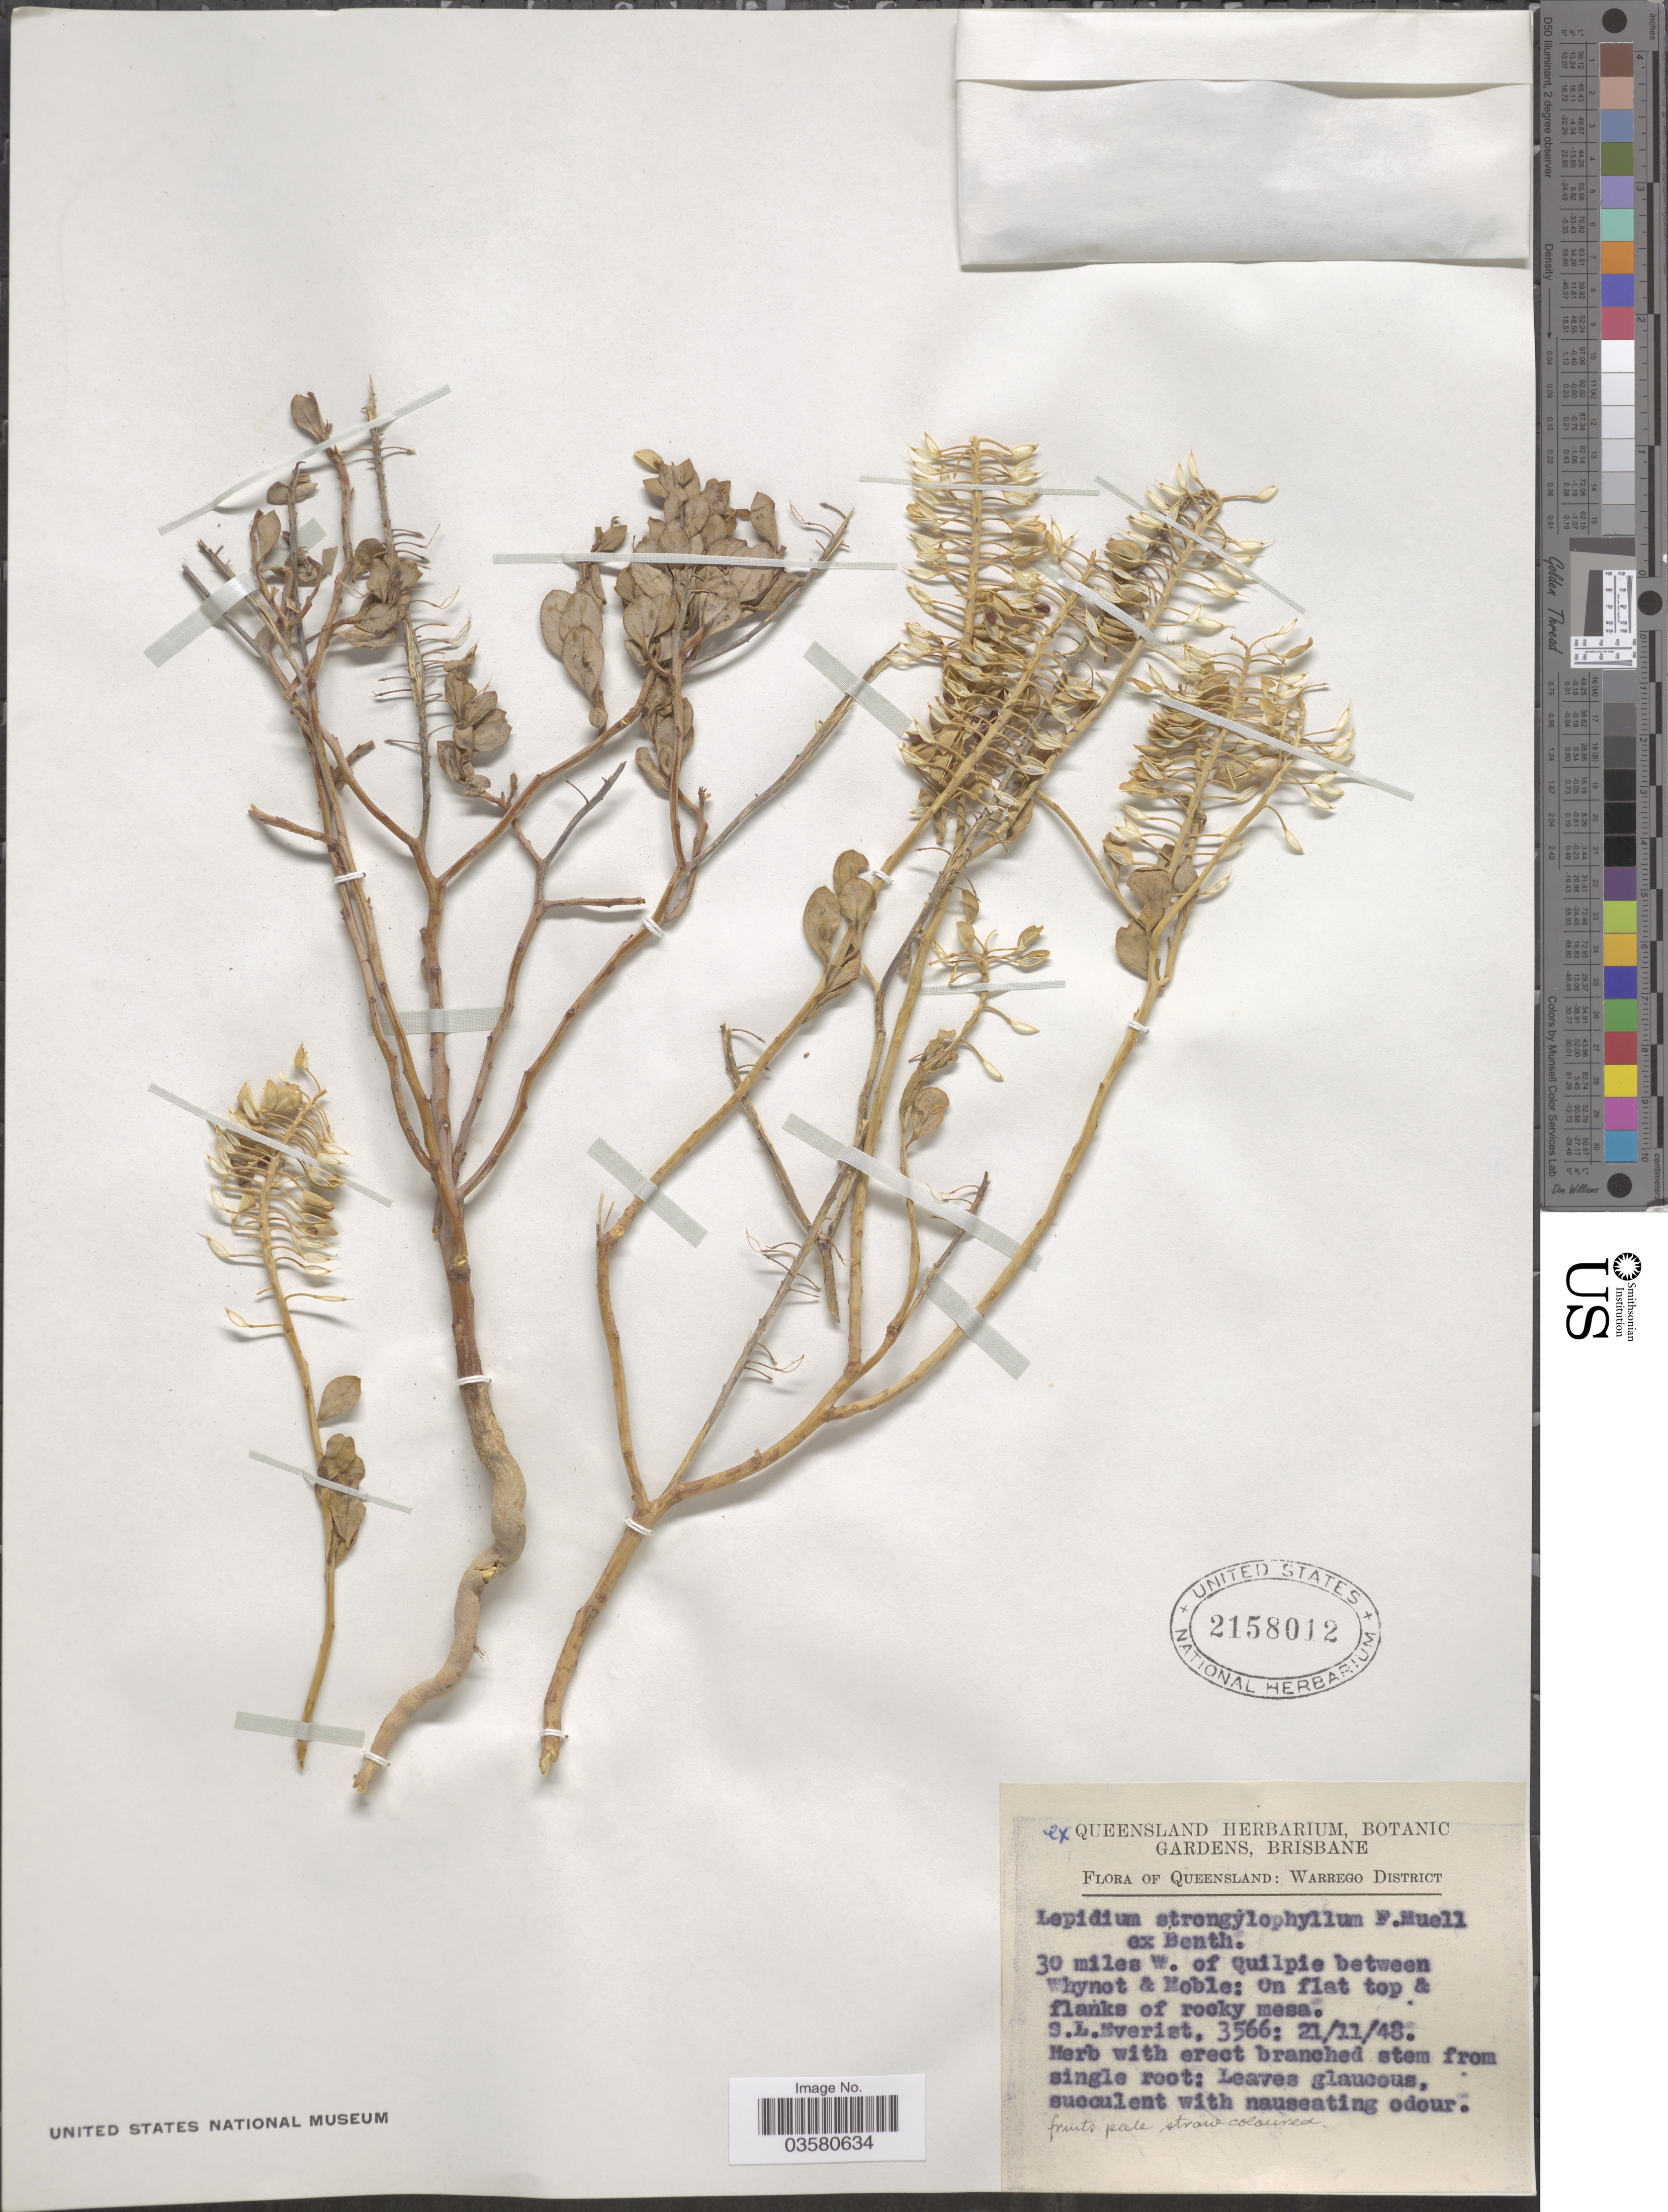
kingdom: Plantae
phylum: Tracheophyta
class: Magnoliopsida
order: Brassicales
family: Brassicaceae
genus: Lepidium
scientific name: Lepidium strongylophyllum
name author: F. Mull.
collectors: S. Everist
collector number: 3566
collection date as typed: Transcribed d/m/y: 21/11/48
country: Australia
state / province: Queensland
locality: Warrego District. 30 miles W. of Quilpie between Whynot & Mobile.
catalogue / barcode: US 2158012